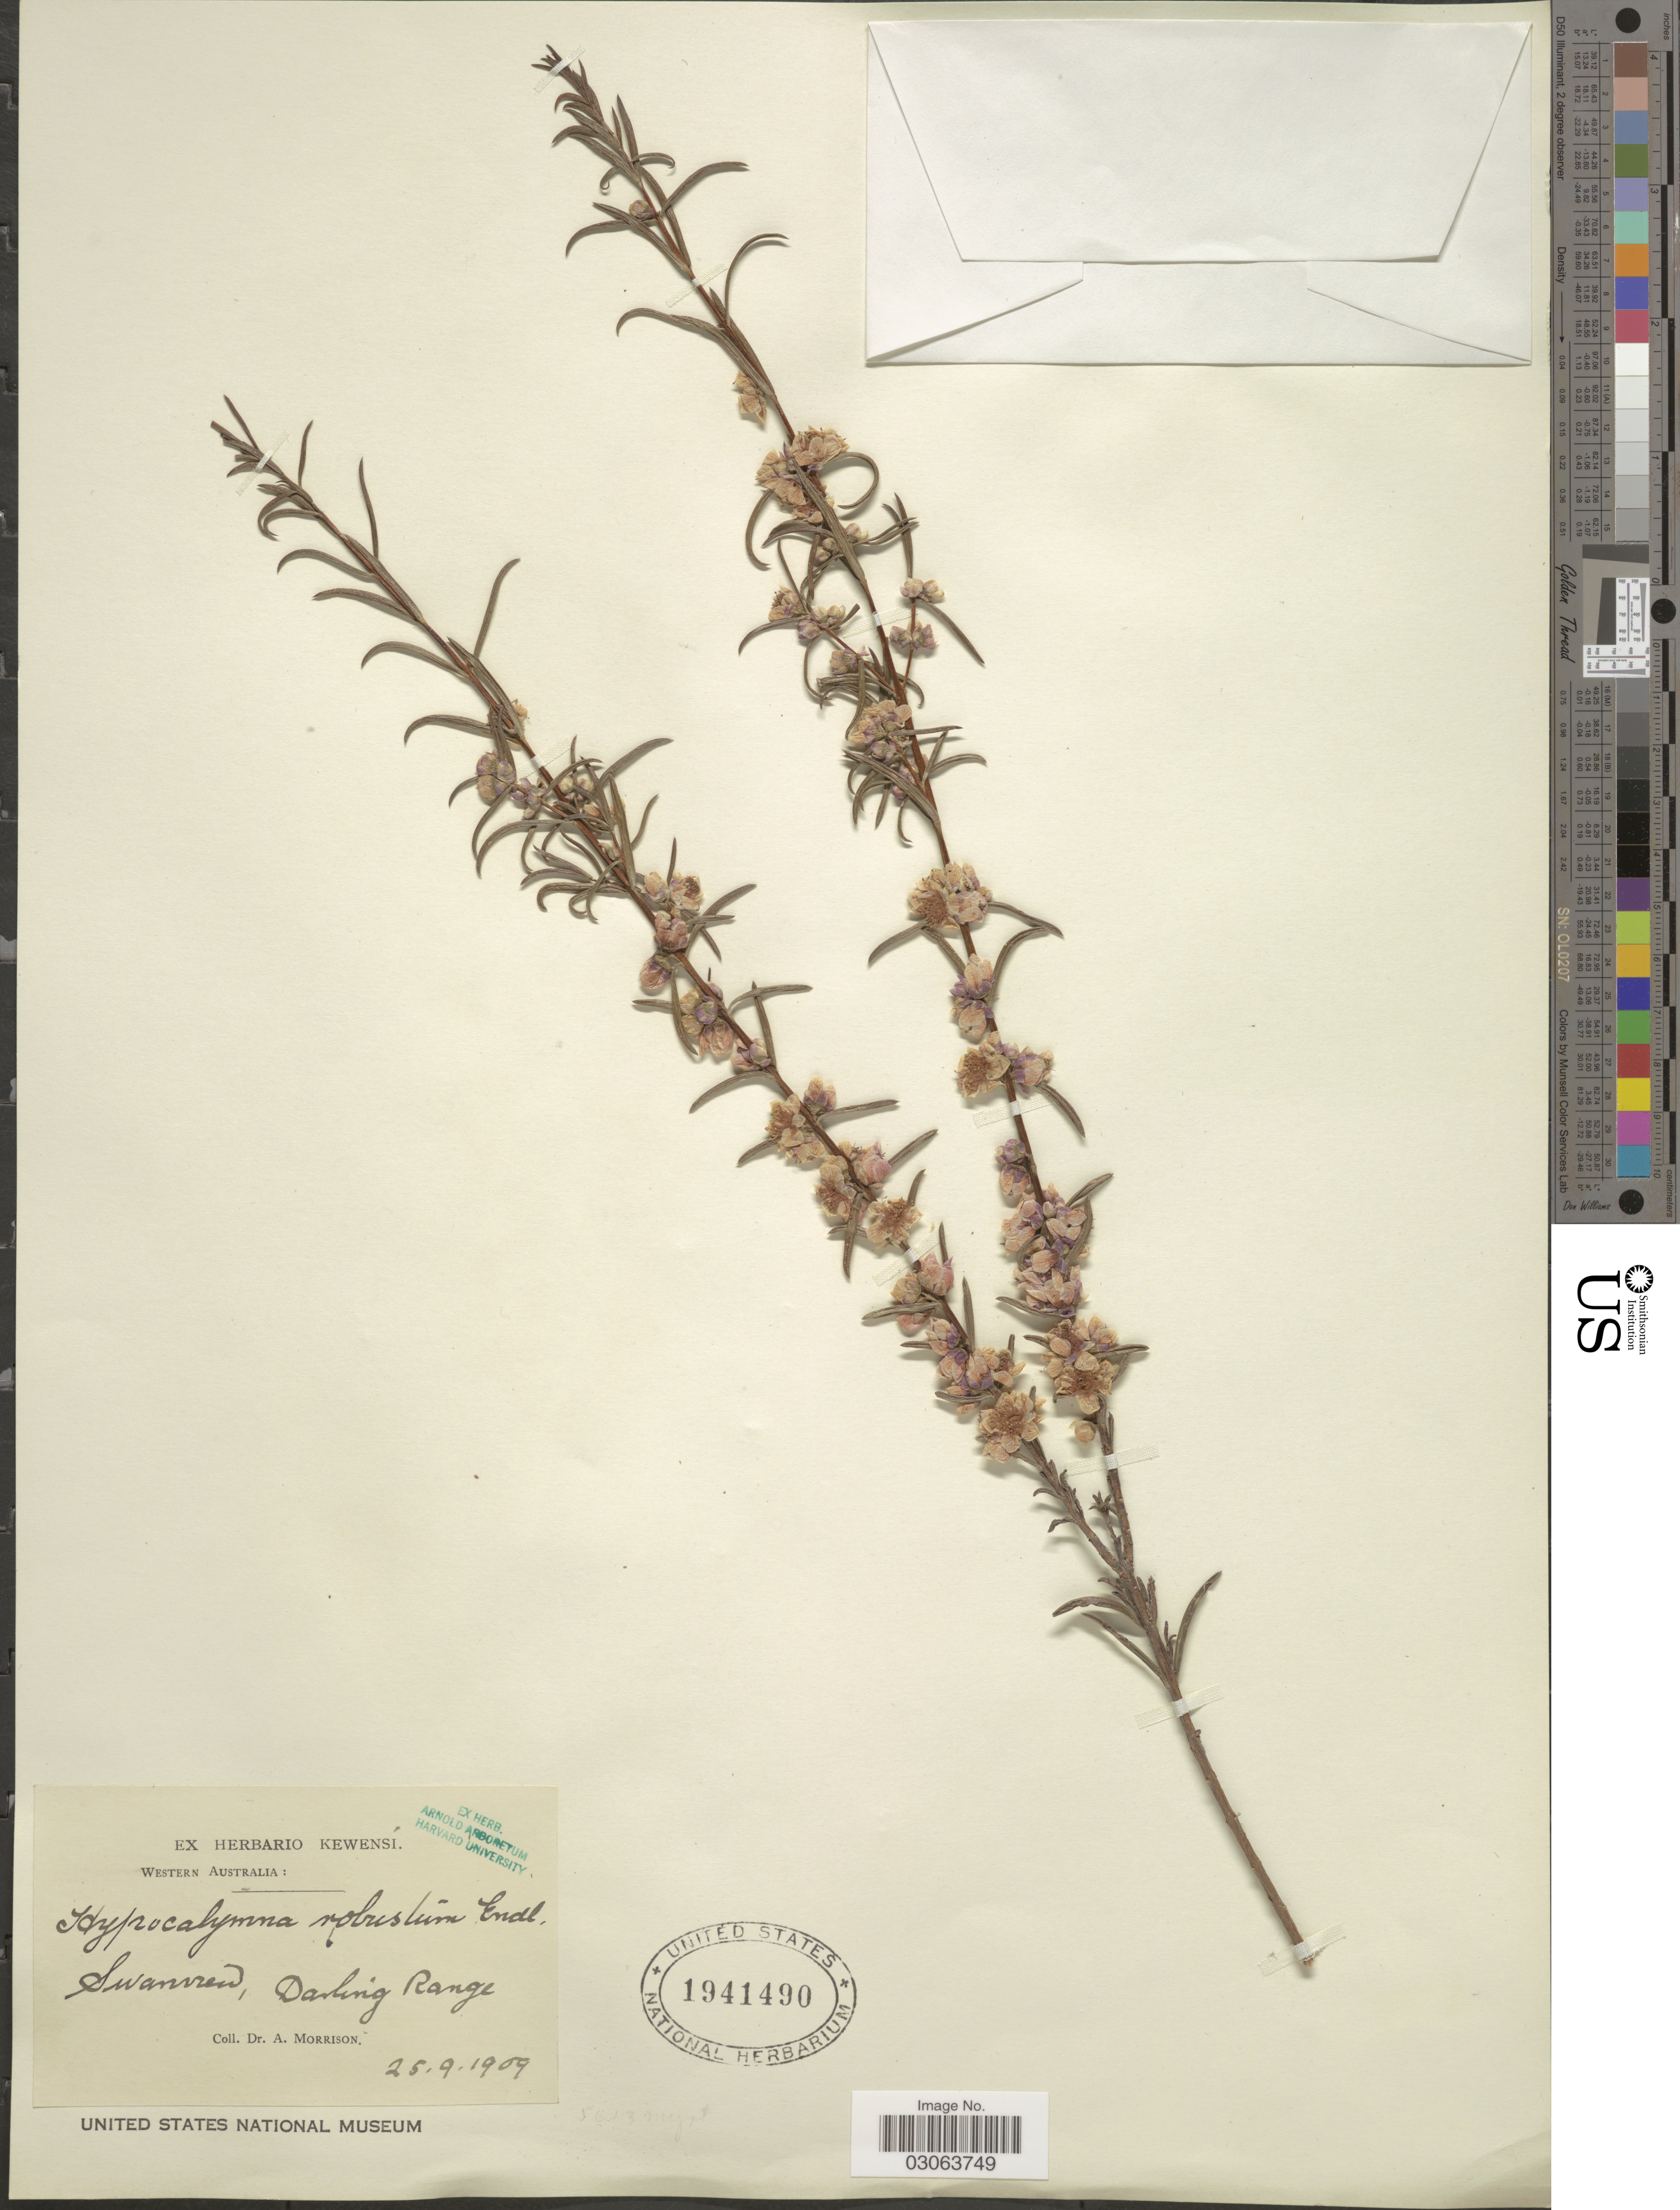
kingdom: Plantae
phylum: Tracheophyta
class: Magnoliopsida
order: Myrtales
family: Myrtaceae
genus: Hypocalymma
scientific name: Hypocalymma robustum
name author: (Endl.) Lindl.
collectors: A. Morrison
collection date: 1909-09-25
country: Australia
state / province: Western Australia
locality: Swanview, Darling Range.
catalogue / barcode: US 1941490